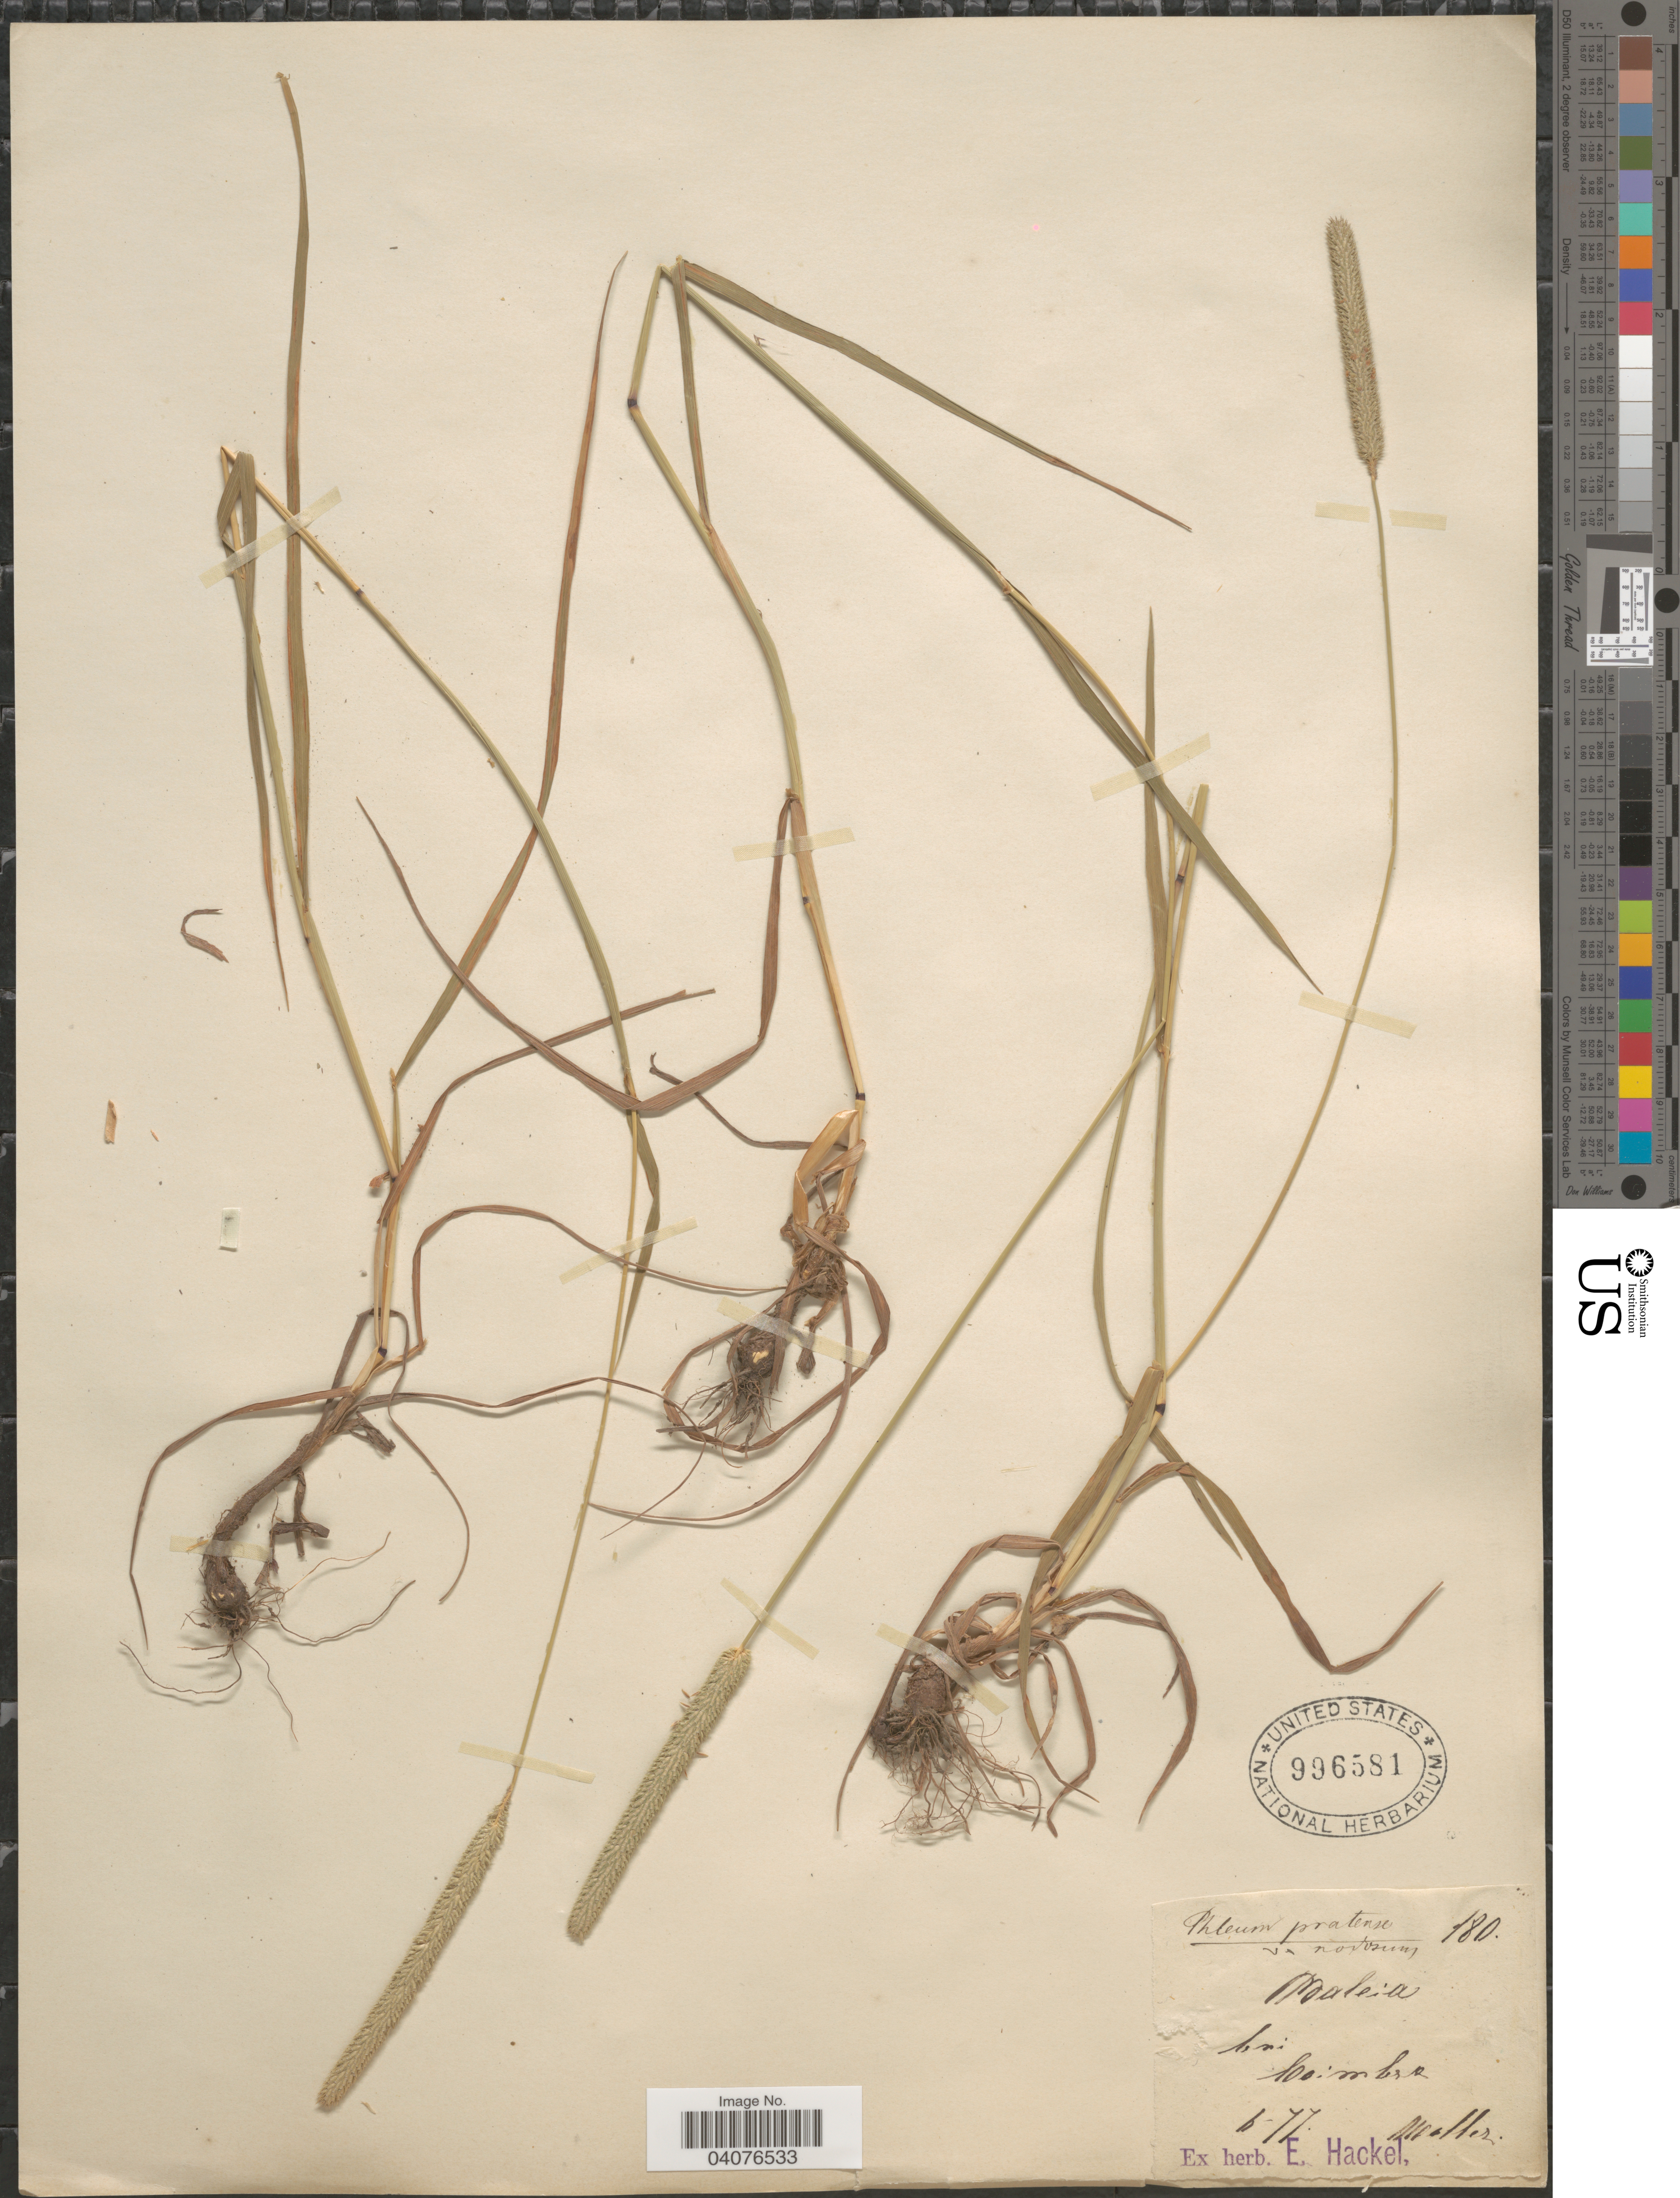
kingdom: Plantae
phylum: Tracheophyta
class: Liliopsida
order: Poales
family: Poaceae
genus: Phleum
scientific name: Phleum pratense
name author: L.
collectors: -. Moller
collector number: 180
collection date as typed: Transcribed d/m/y: /6/77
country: Portugal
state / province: Coimbra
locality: Bai Coimbra.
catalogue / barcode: US 996581